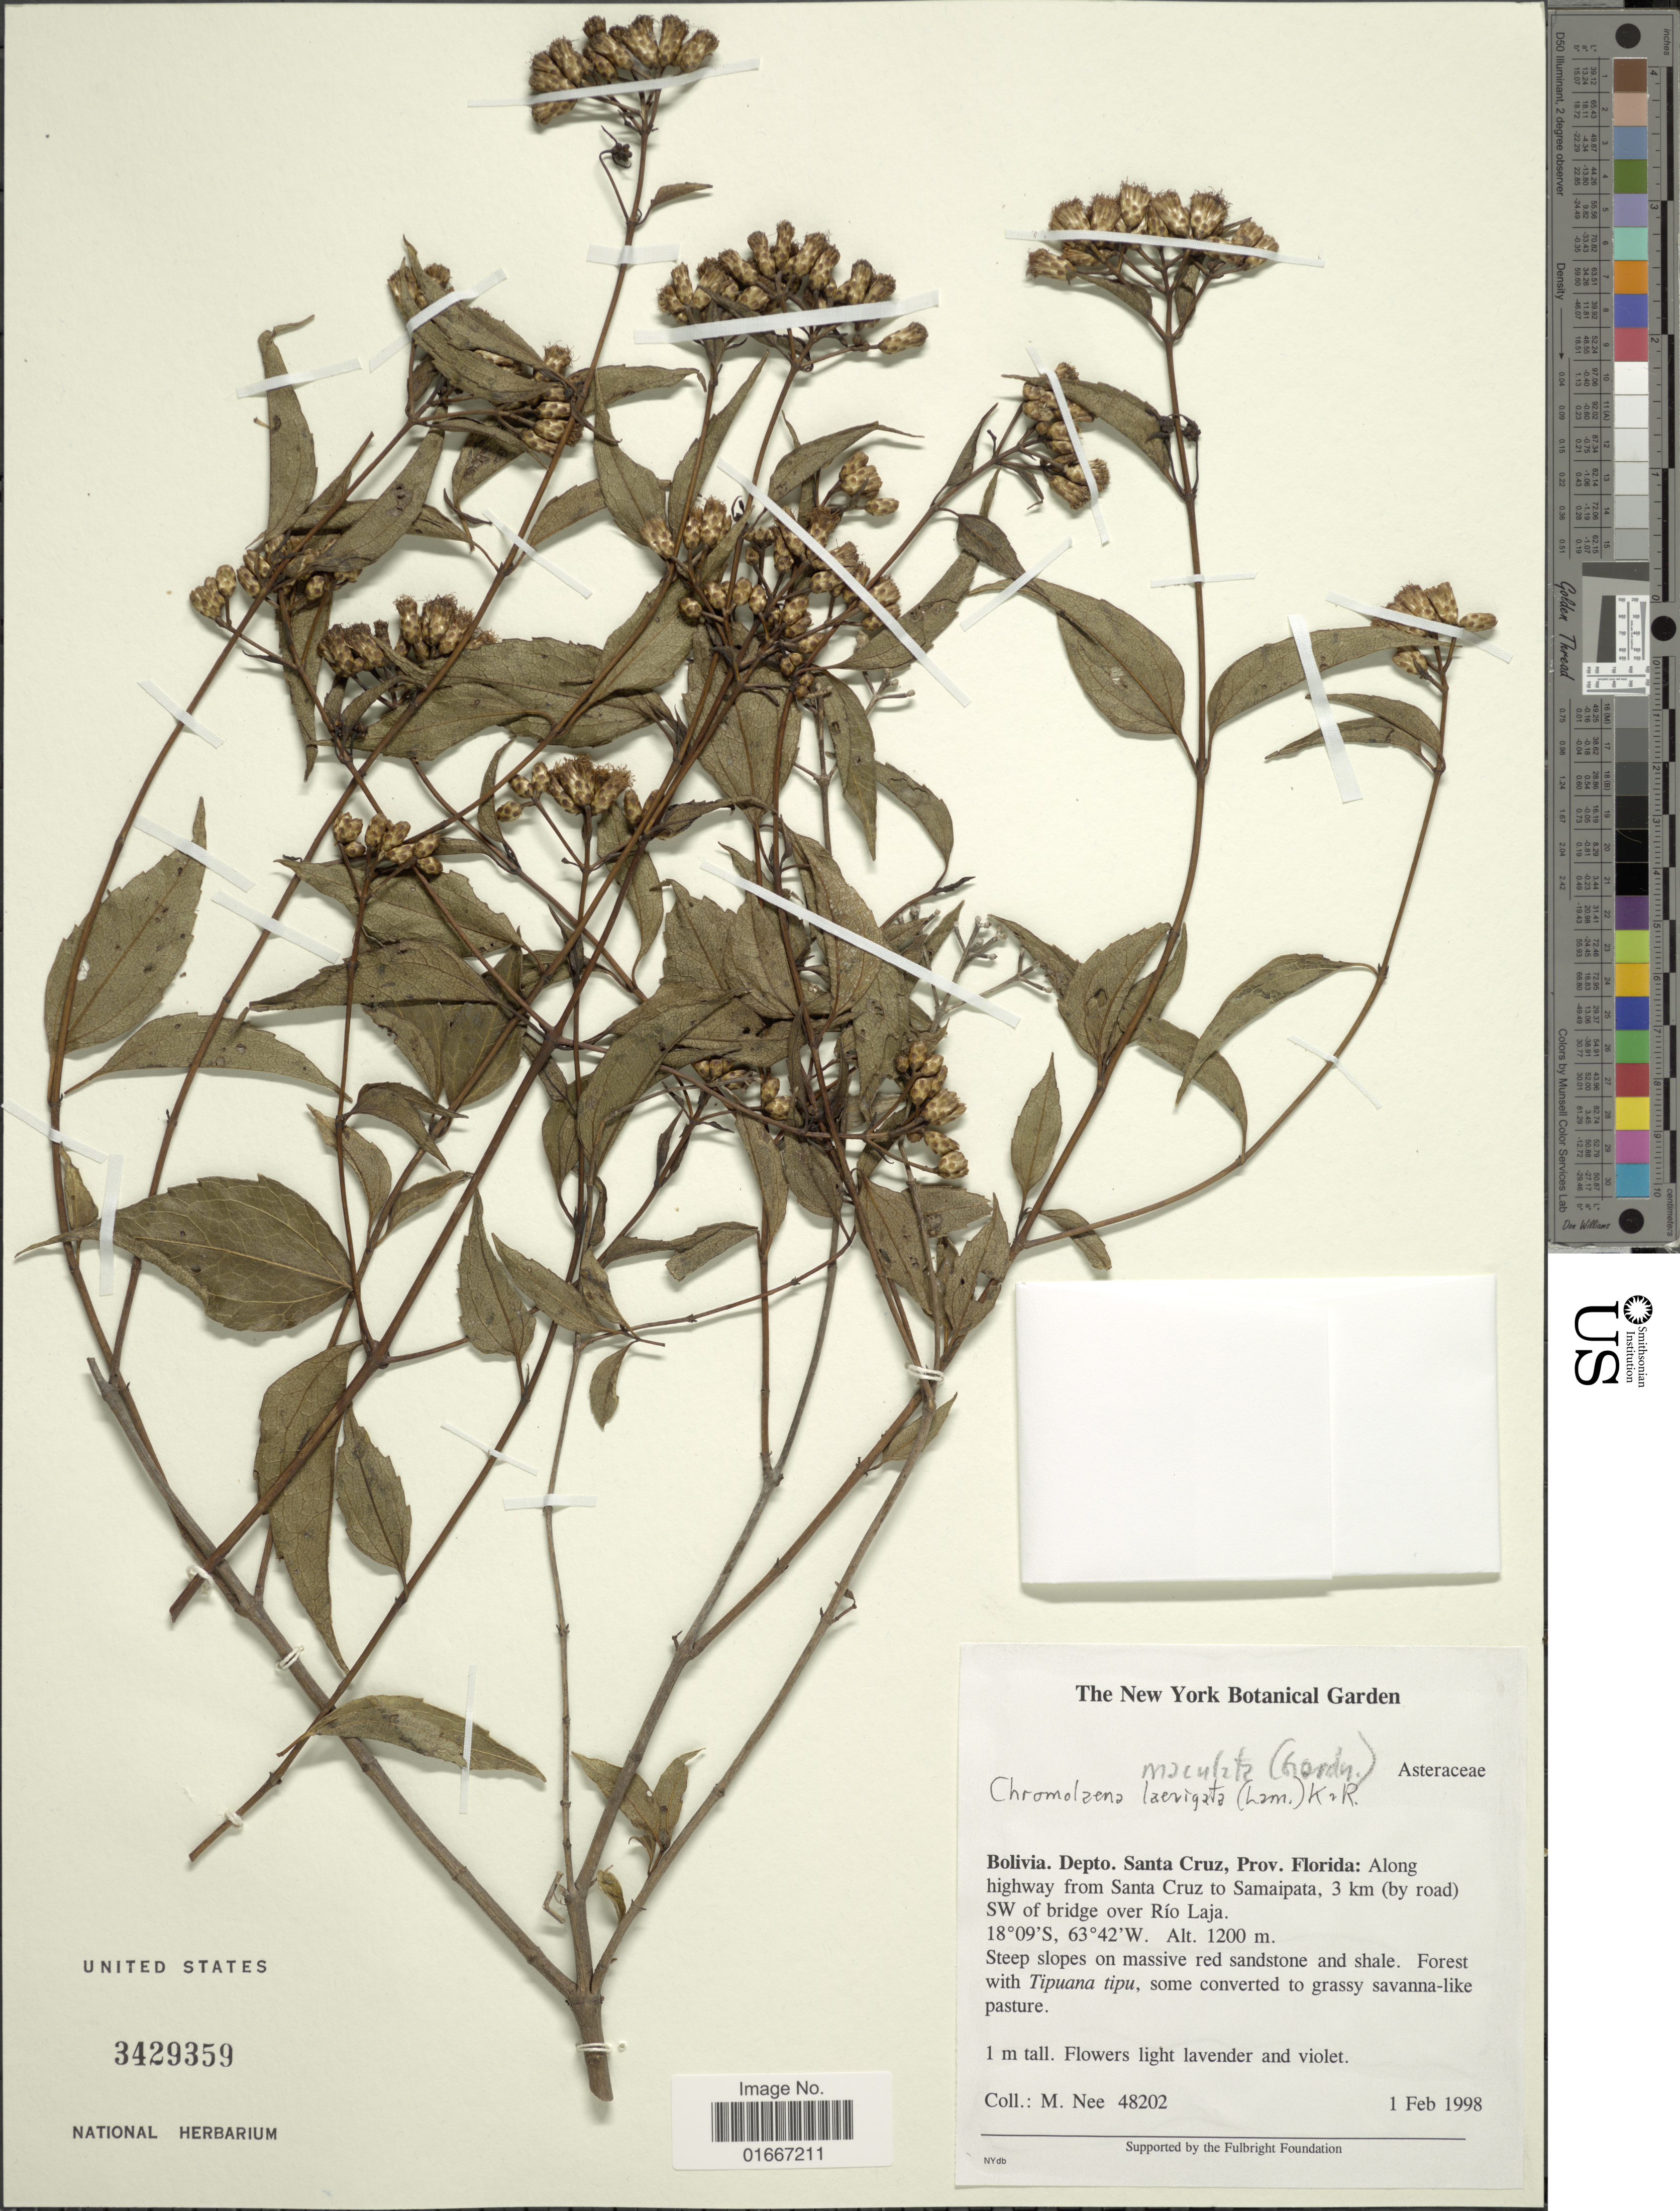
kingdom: Plantae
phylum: Tracheophyta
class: Magnoliopsida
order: Asterales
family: Asteraceae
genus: Chromolaena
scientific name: Chromolaena austera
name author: (B.L. Rob.) R.M. King & H. Rob.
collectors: M. Nee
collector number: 48202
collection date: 1998-02-01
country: Bolivia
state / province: Santa Cruz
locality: Prov. Florida: Along highway from Santa Cruz to Samaipata, 3 km (by road) SW of bridge over Rio Laja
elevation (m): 1200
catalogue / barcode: US 3429359